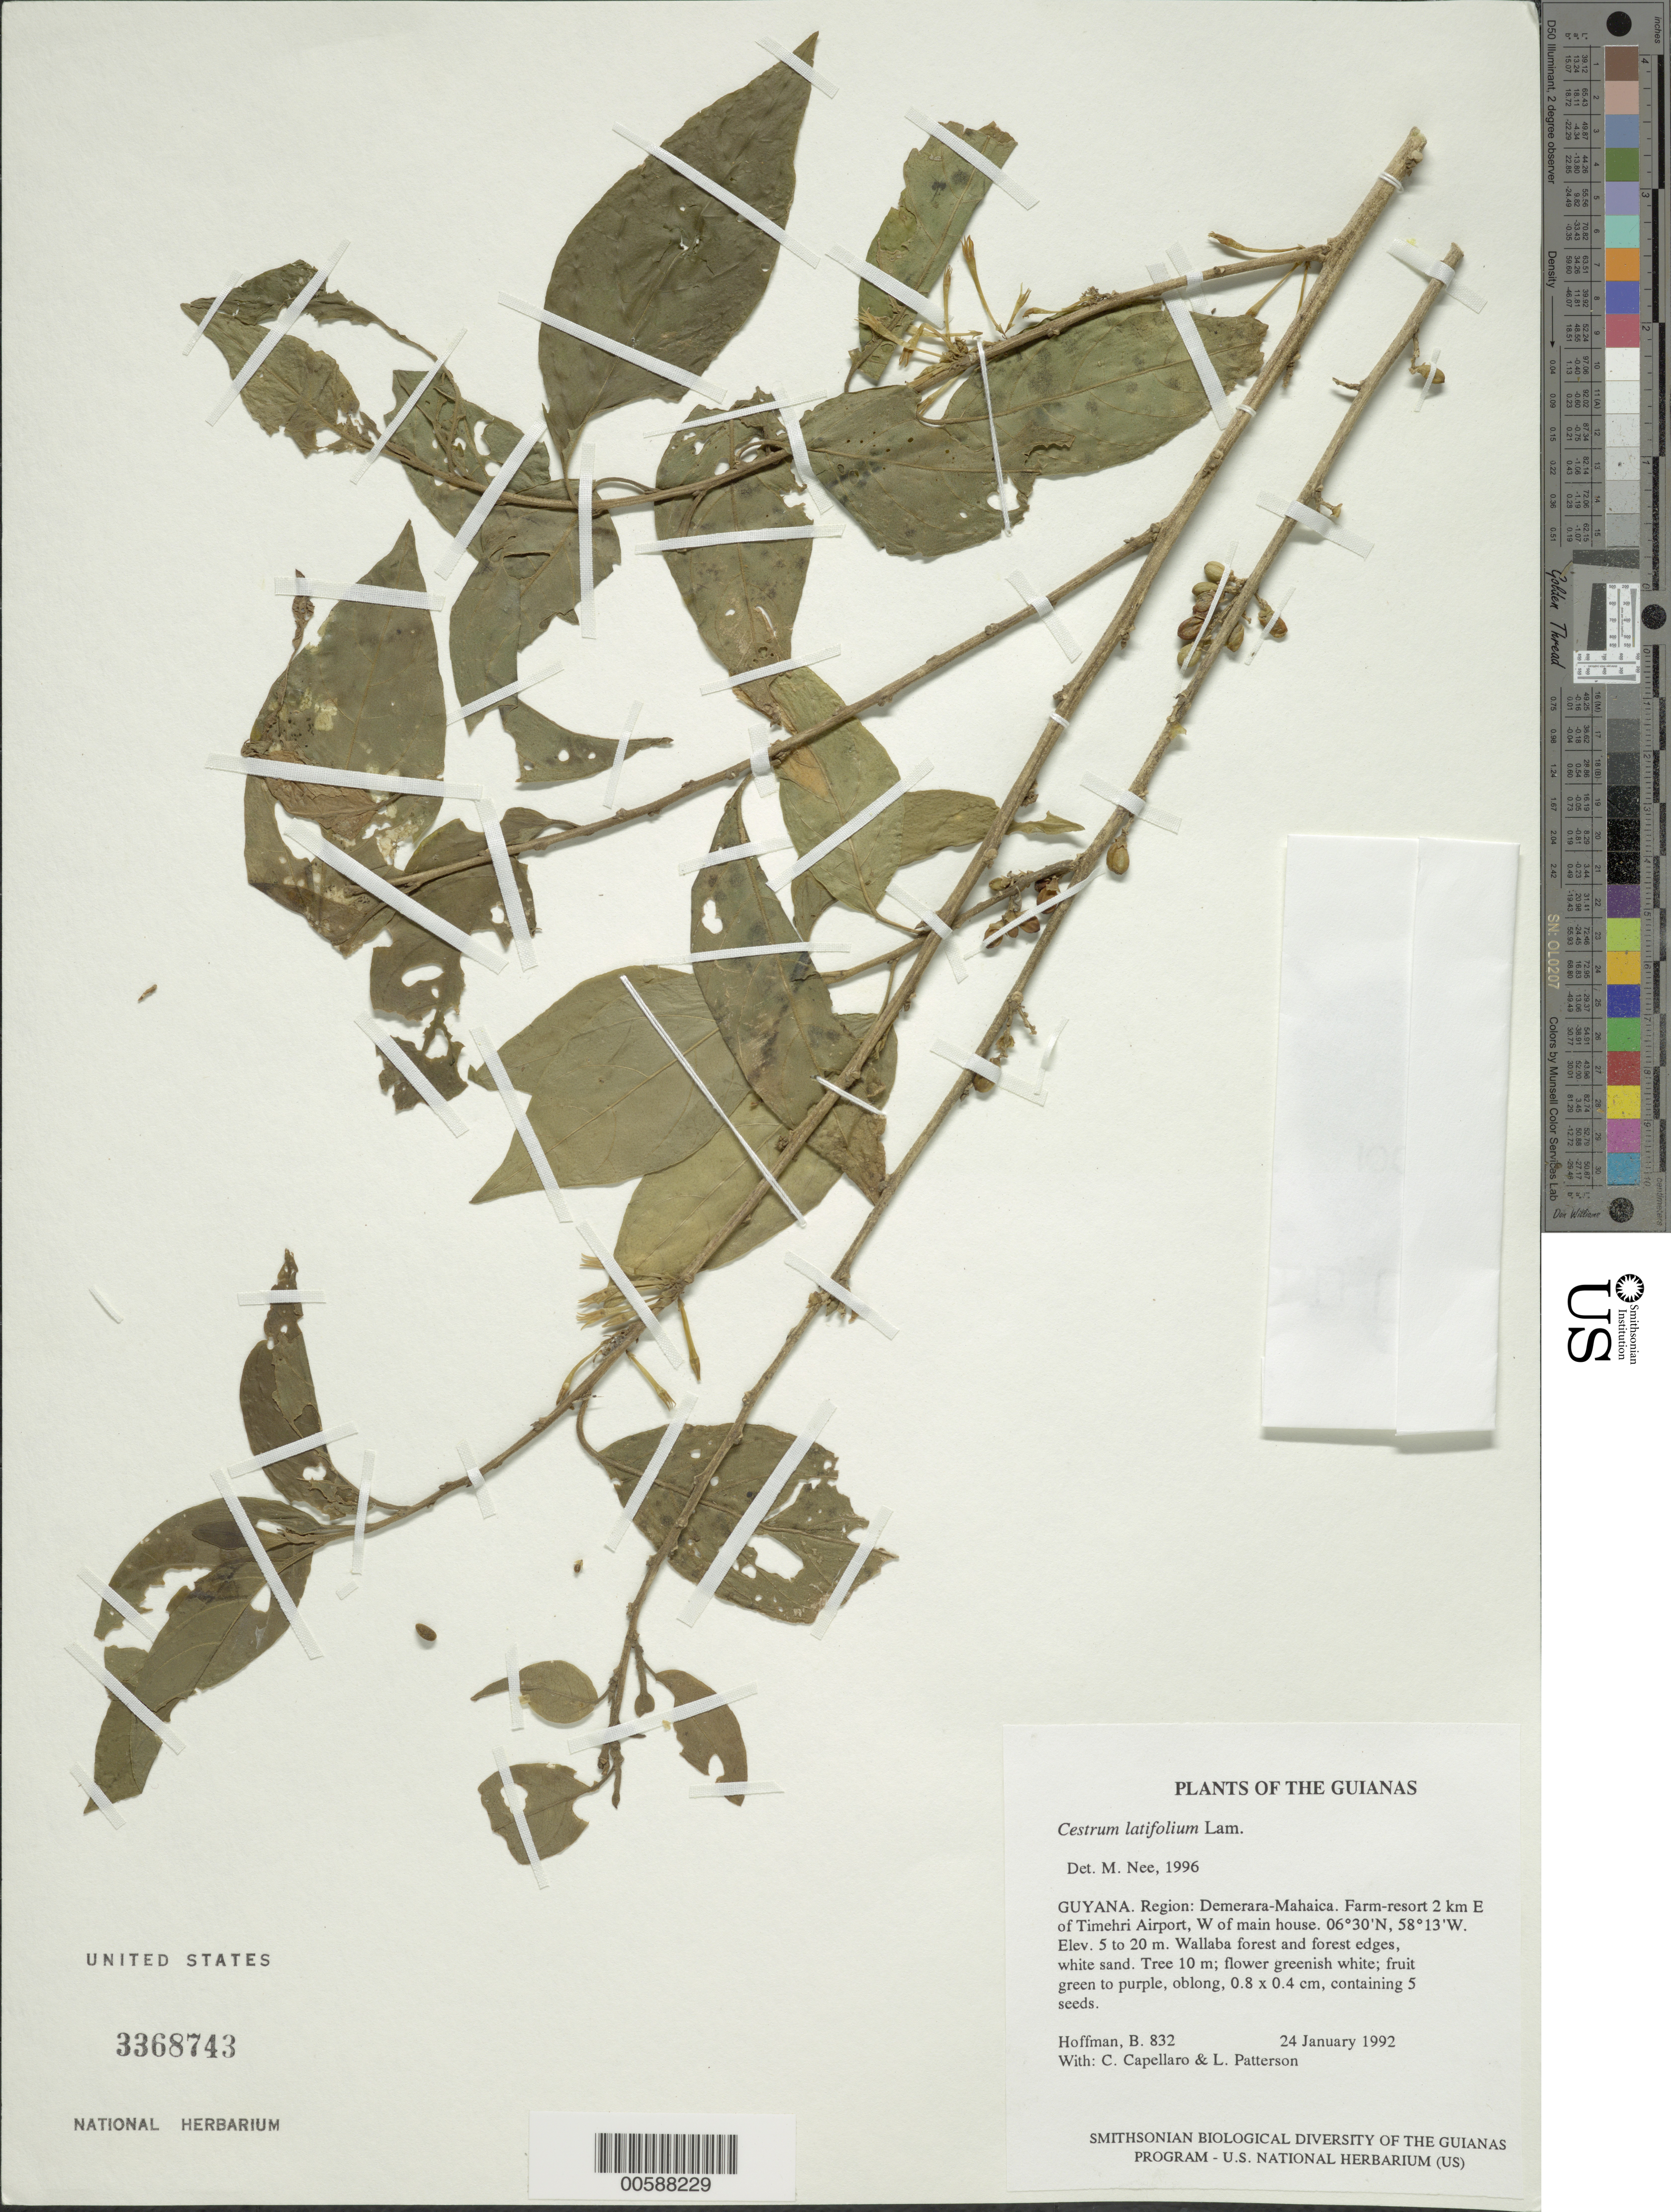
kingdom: Plantae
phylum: Tracheophyta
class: Magnoliopsida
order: Solanales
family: Solanaceae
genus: Cestrum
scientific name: Cestrum latifolium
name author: Lam.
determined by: Nee, Michael H.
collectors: B. Hoffman, C. Capellaro & L. Patterson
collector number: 832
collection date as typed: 24 January 1992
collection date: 1992-01-24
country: Guyana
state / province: Demerara-Mahaica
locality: Farm-resort 2 km E of Timehri Airport, W of main house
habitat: Wallaba forest and forest edges, white sand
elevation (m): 5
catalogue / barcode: US 3368743